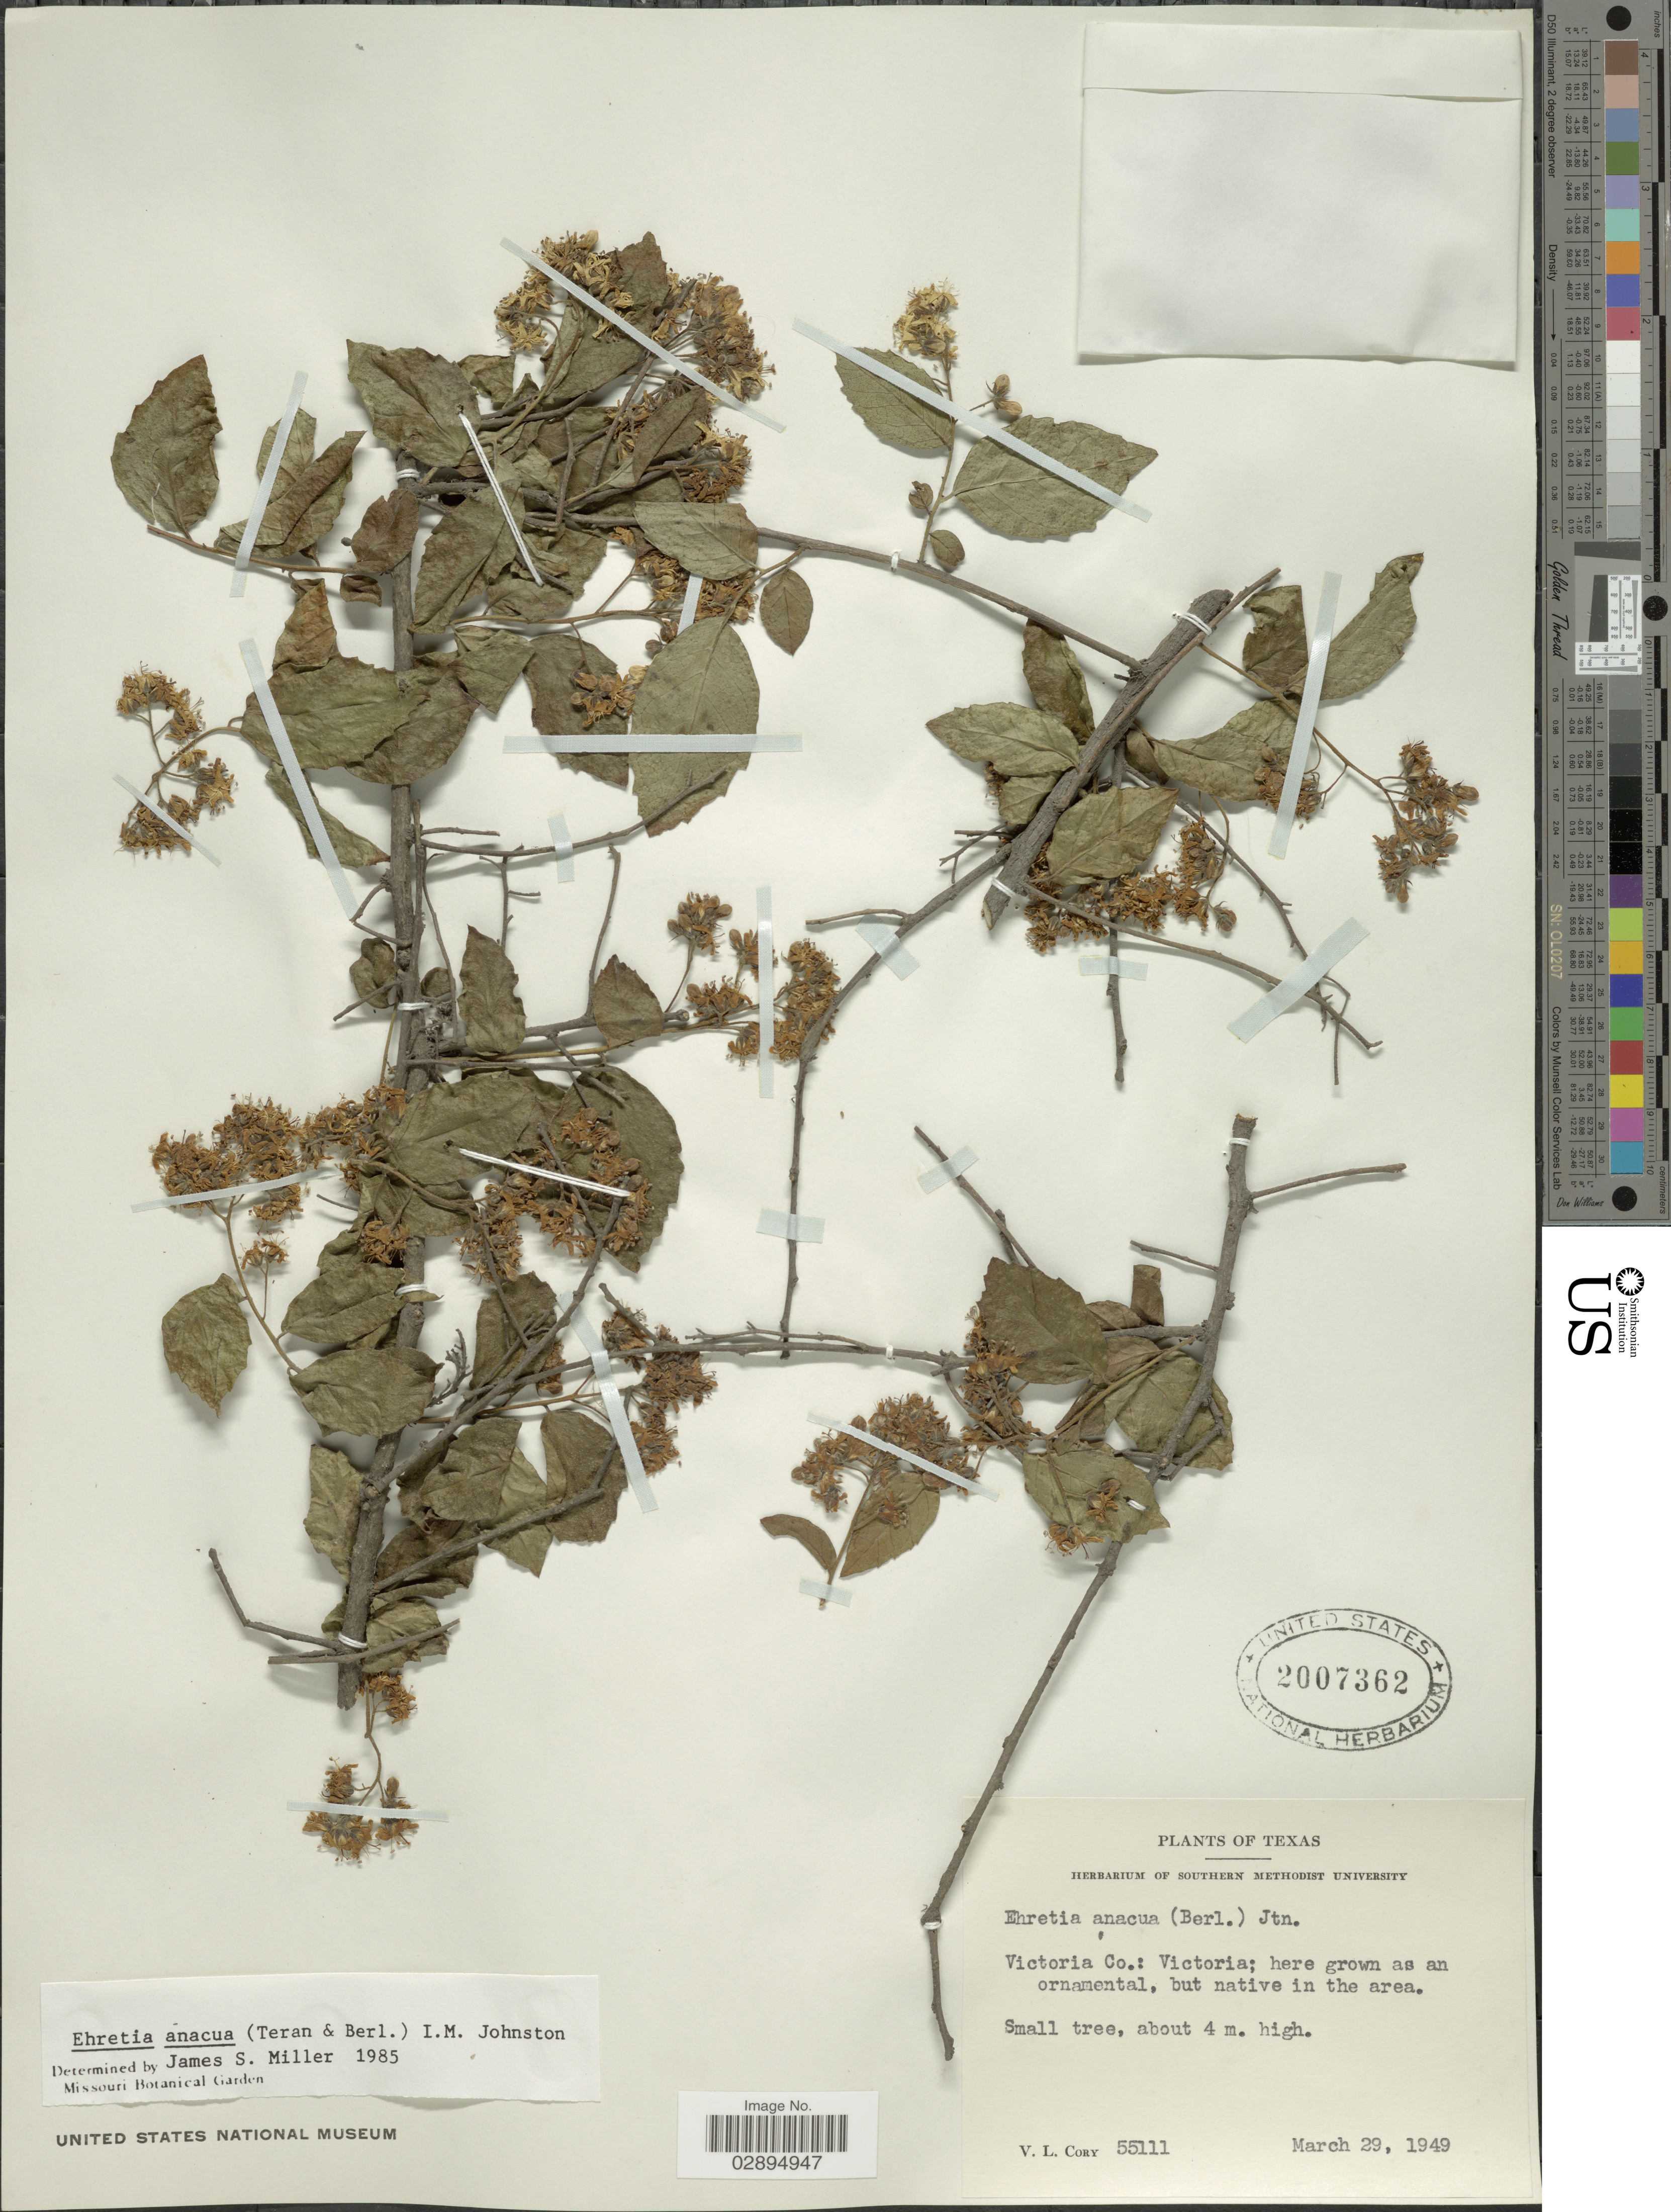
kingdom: Plantae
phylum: Tracheophyta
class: Magnoliopsida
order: Boraginales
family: Ehretiaceae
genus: Ehretia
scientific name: Ehretia anacua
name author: (Terán & Berland.) I.M. Johnst.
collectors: V. Cory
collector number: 55111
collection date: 1949-03-29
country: United States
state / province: Texas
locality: Victoria Co.: Victoria; here grown as an ornamental, but native in the area.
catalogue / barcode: US 2007362